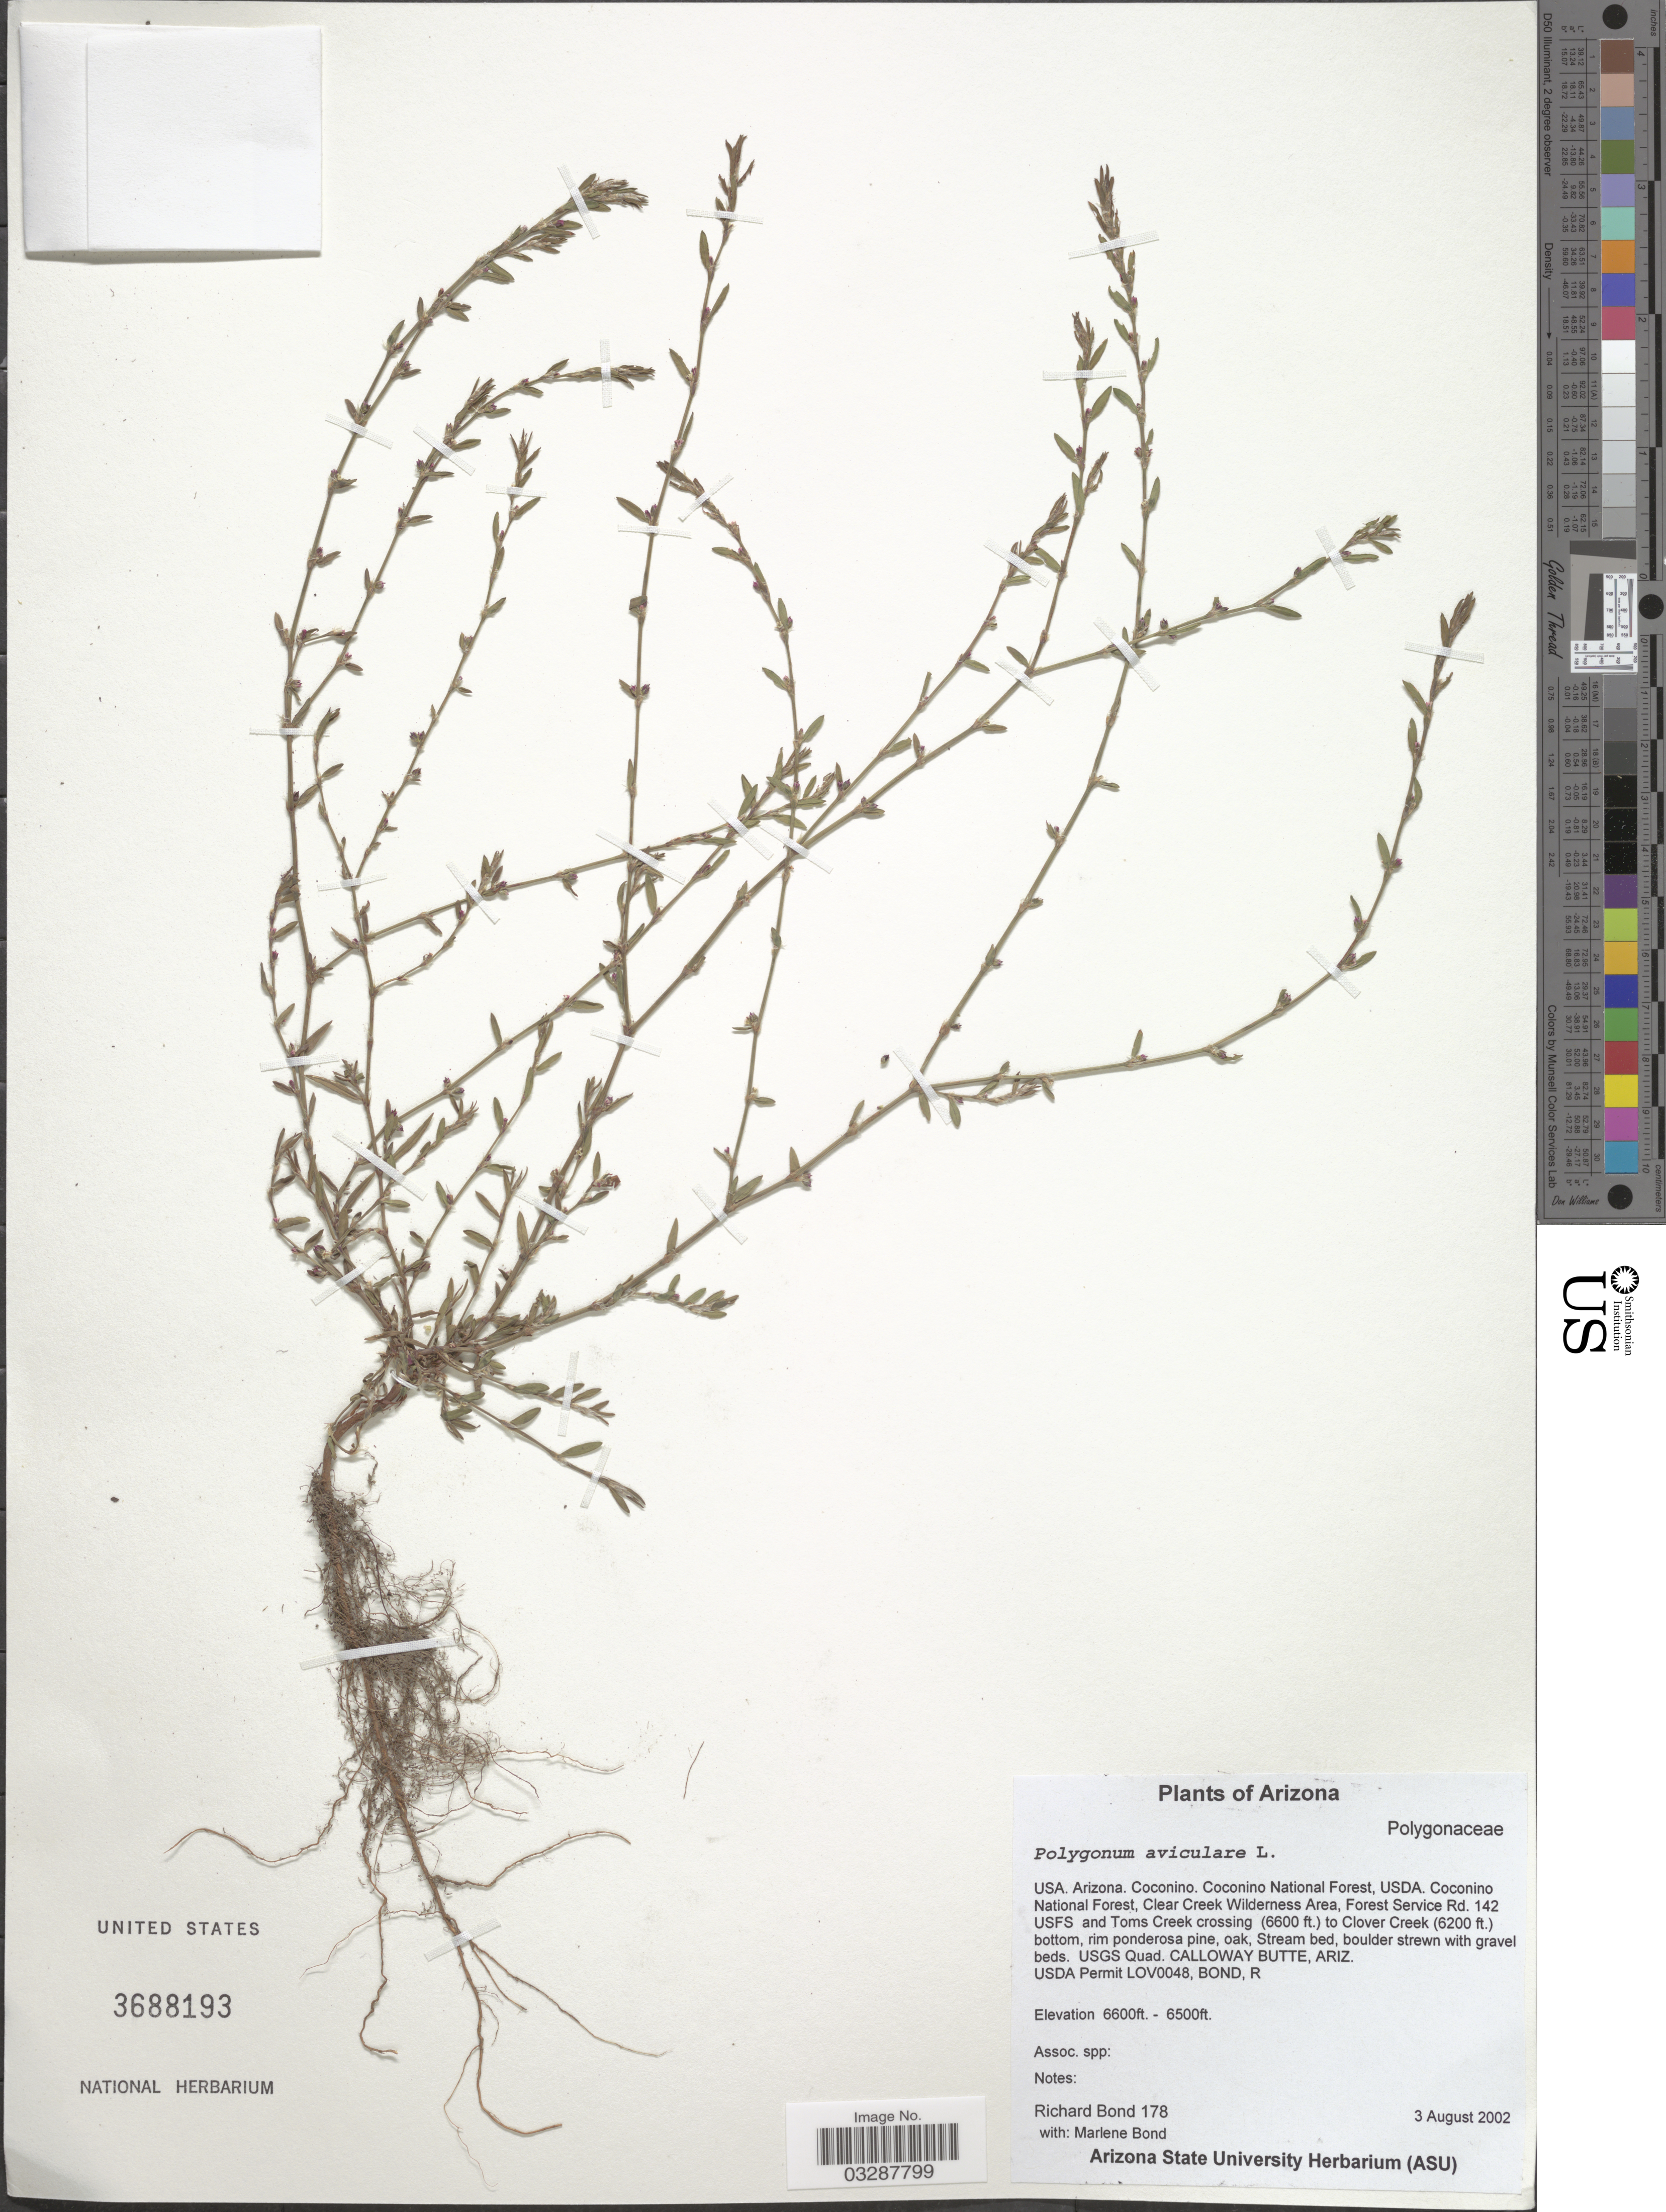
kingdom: Plantae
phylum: Tracheophyta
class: Magnoliopsida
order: Caryophyllales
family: Polygonaceae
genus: Polygonum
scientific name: Polygonum aviculare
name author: L.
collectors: R. Bond & M. Bond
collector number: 178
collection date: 2002-08-03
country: United States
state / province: Arizona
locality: Coconino. Coconino National Forest, USDA. Coconino National Forest, Clear Creek Wilderness Area, Forest Service Rd. 142 USFS and Toms Creek crossing to Clover Creek bottom.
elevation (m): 1981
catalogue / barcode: US 3688193